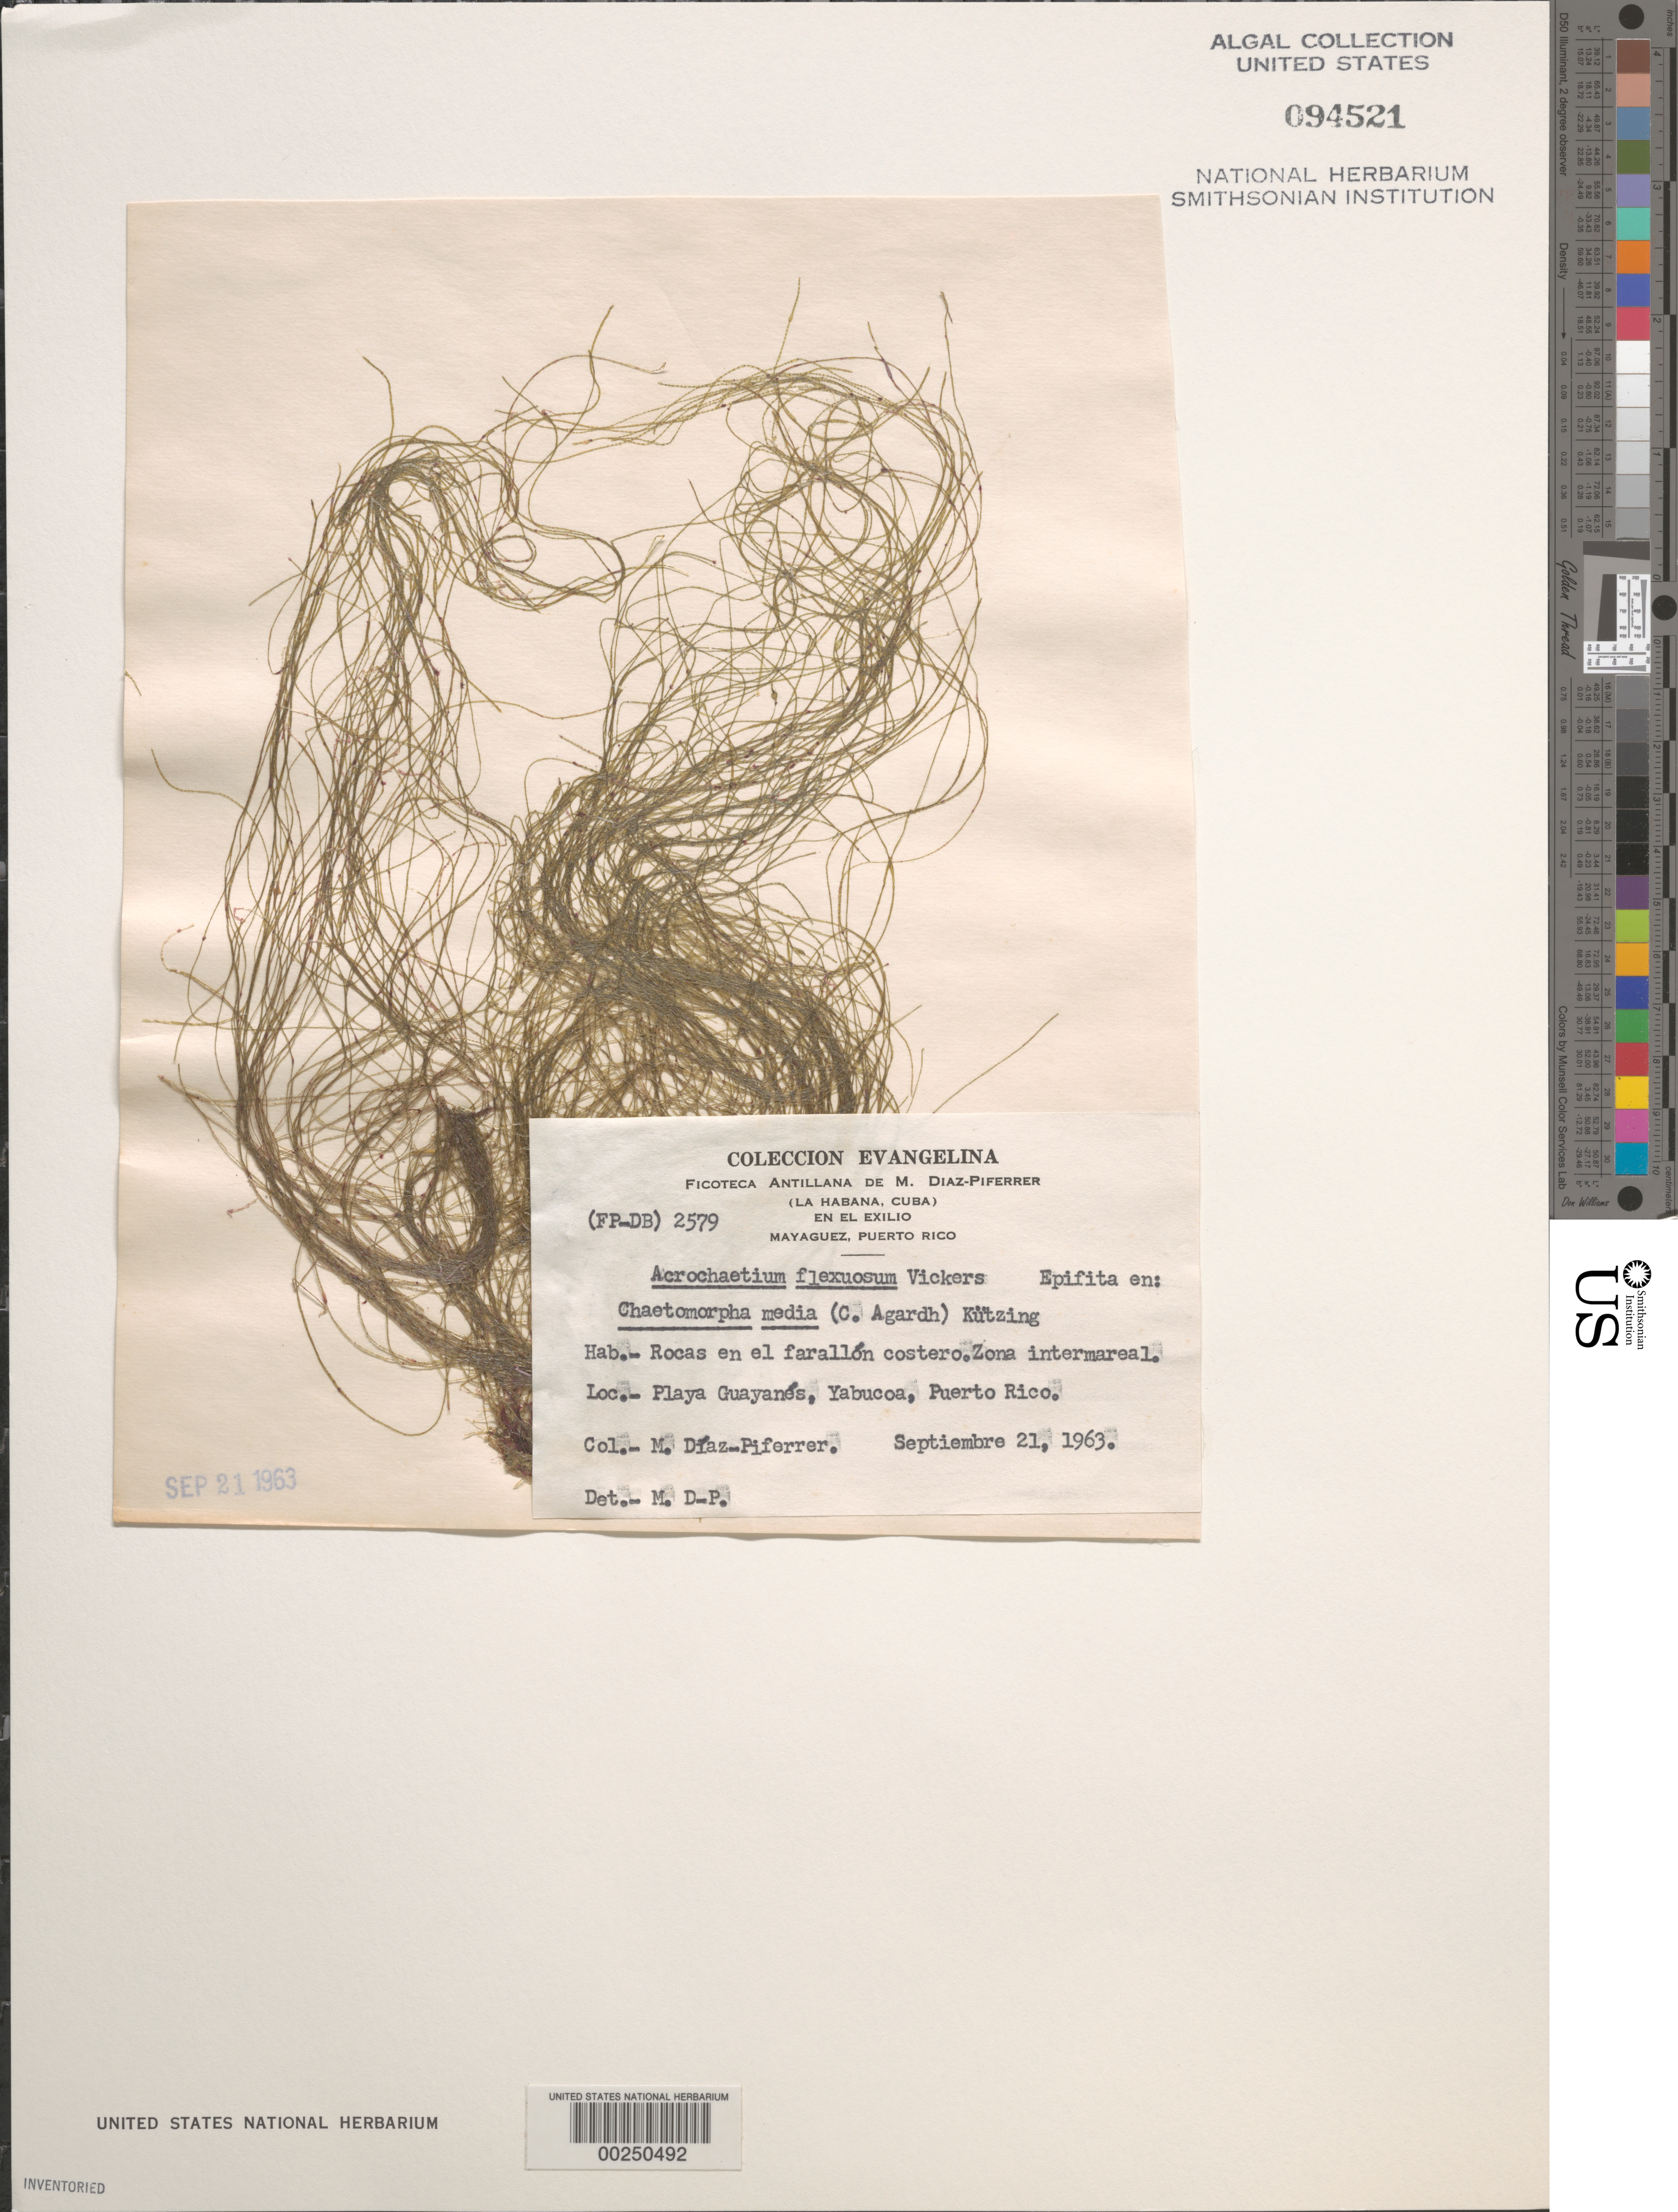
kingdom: Plantae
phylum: Rhodophyta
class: Florideophyceae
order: Acrochaetiales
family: Acrochaetiaceae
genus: Acrochaetium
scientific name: Acrochaetium flexuosum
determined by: Diaz-Piferrer, M.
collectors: M. Diaz-Piferrer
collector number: (fp-db) 2579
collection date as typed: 21 Sep 1963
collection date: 1963-09-21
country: Puerto Rico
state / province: Yabucoa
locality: Playa Guayanes, Puerto Yabucoa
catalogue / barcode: US 94521